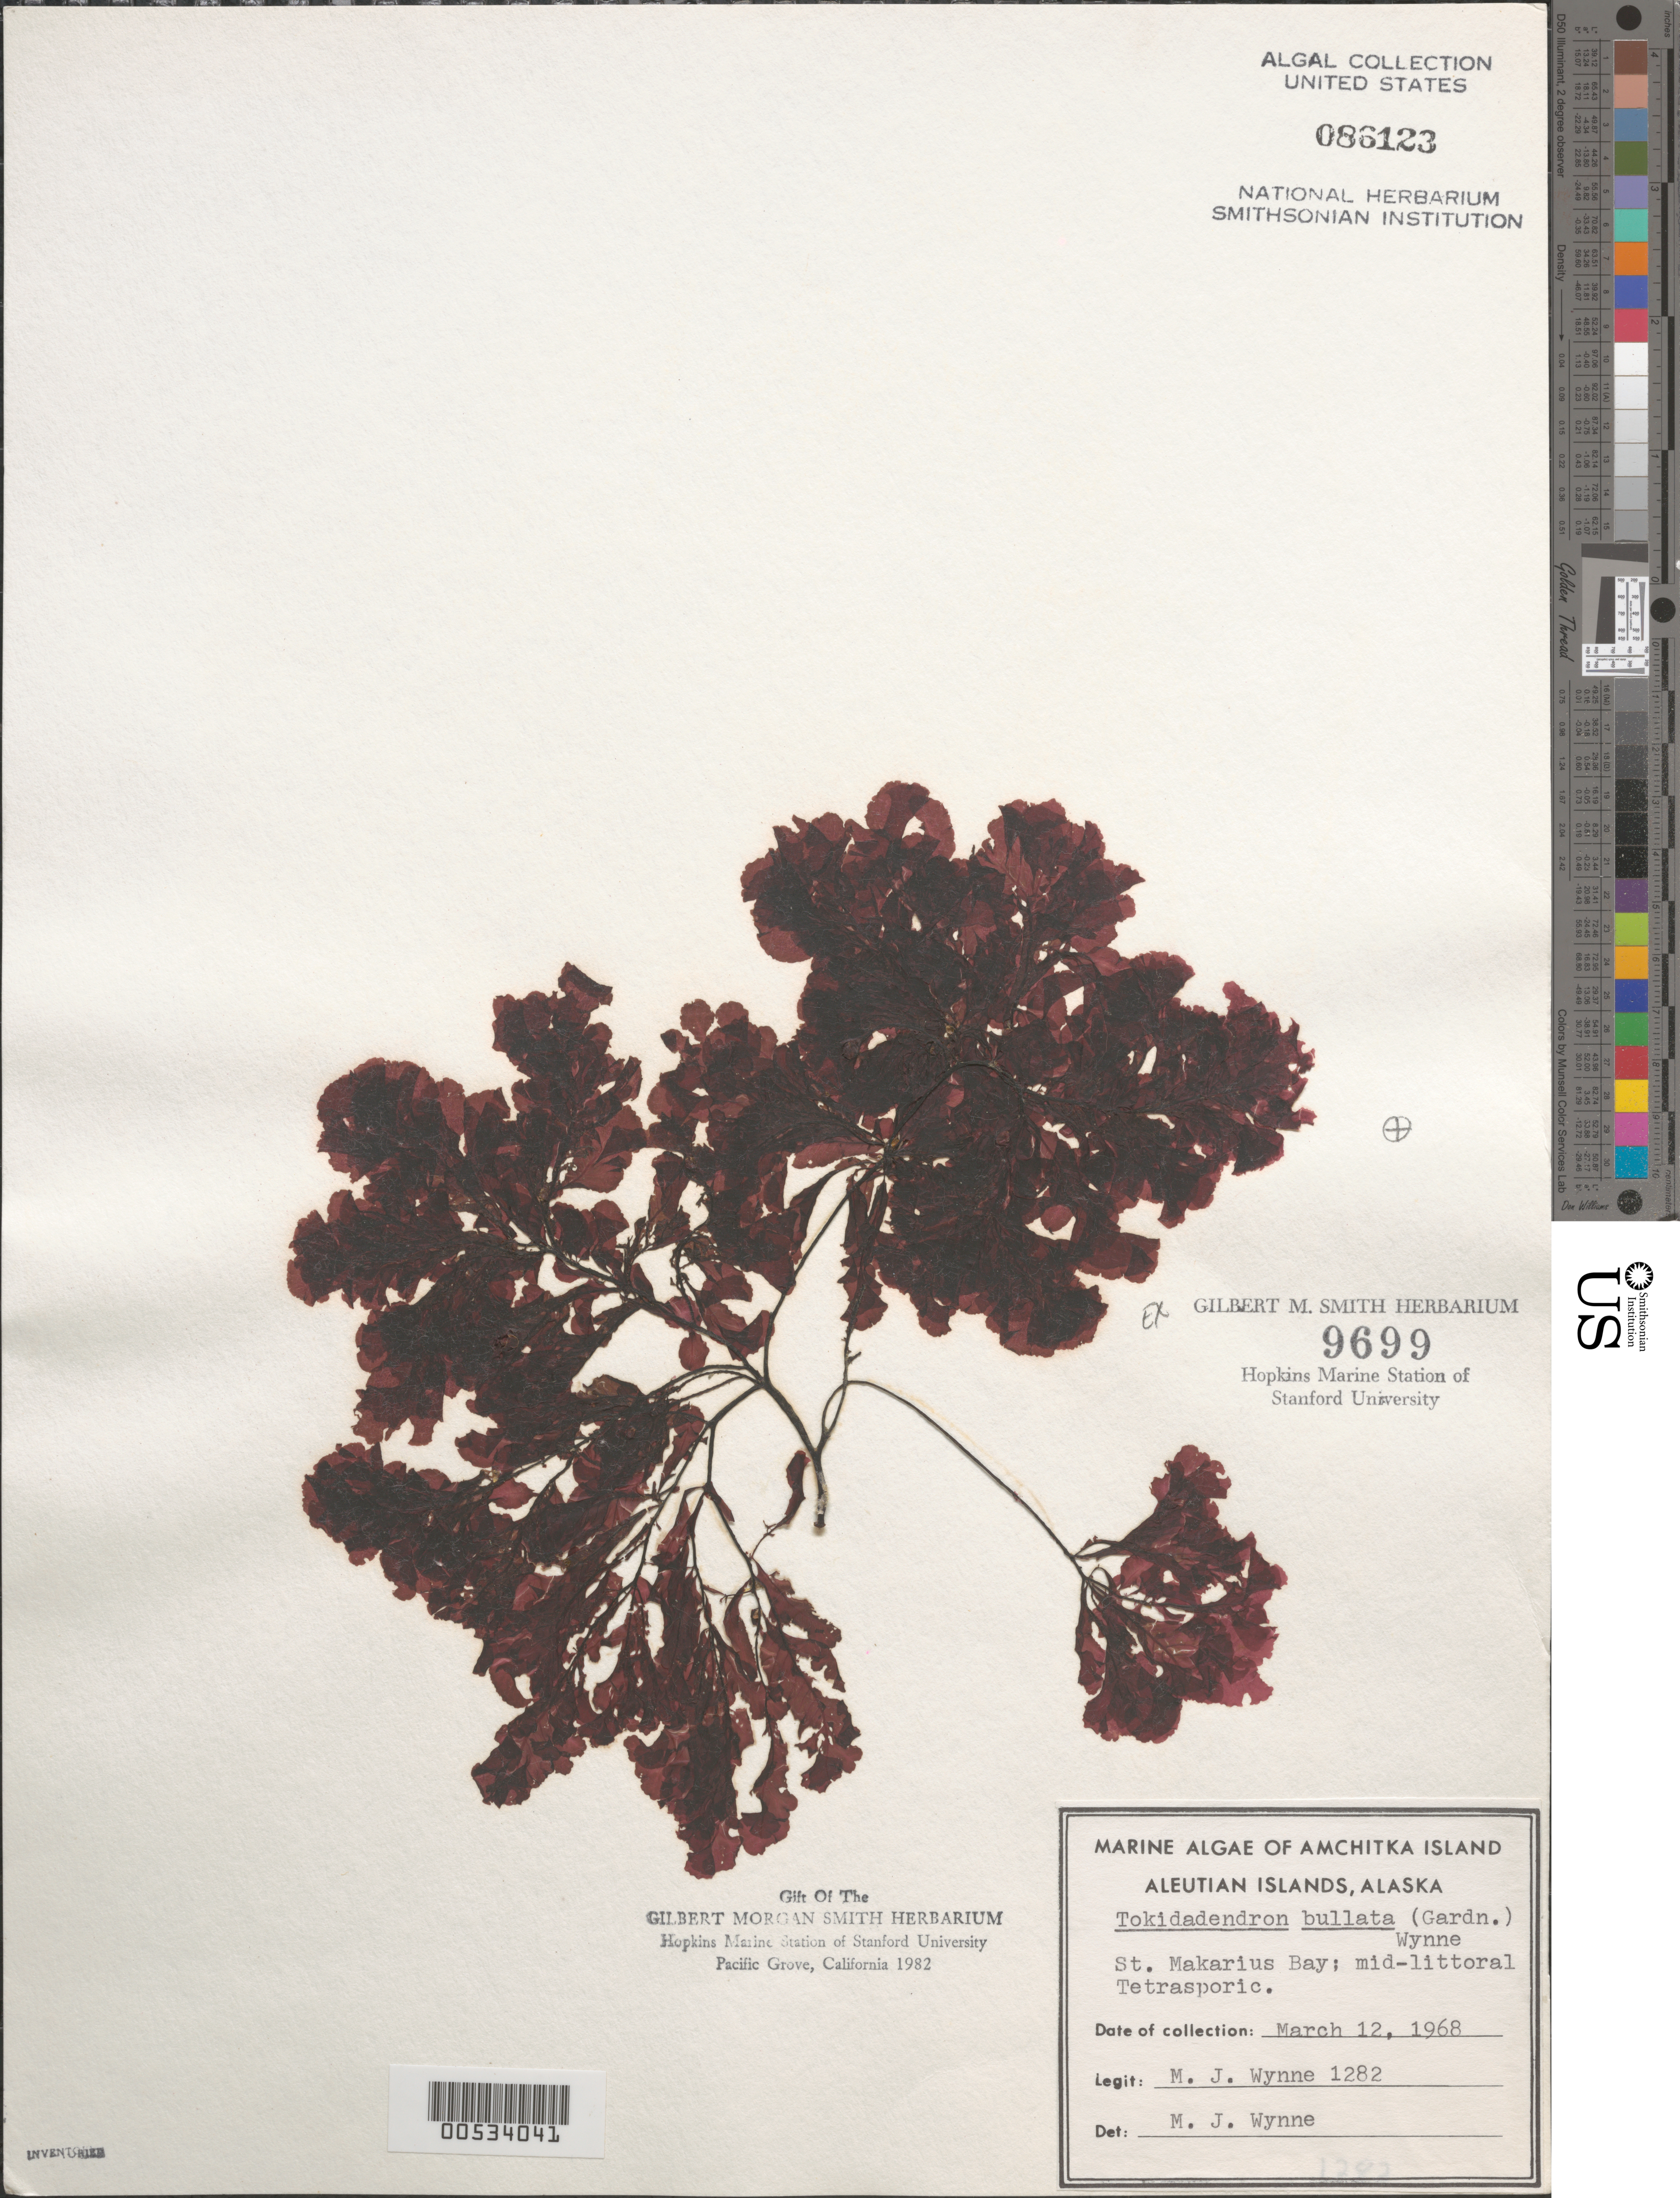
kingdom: Plantae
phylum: Rhodophyta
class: Florideophyceae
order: Ceramiales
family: Delesseriaceae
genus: Tokidadendron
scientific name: Tokidadendron bullatum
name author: (N.L. Gardner) M.J. Wynne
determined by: Wynne, M. J.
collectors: M.J. Wynne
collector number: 1282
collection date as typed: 12 Mar 1968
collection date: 1968-03-12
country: United States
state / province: Alaska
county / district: Aleutian Islands Division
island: Amchitka Island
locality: St. Makarius Bay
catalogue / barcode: US 86123